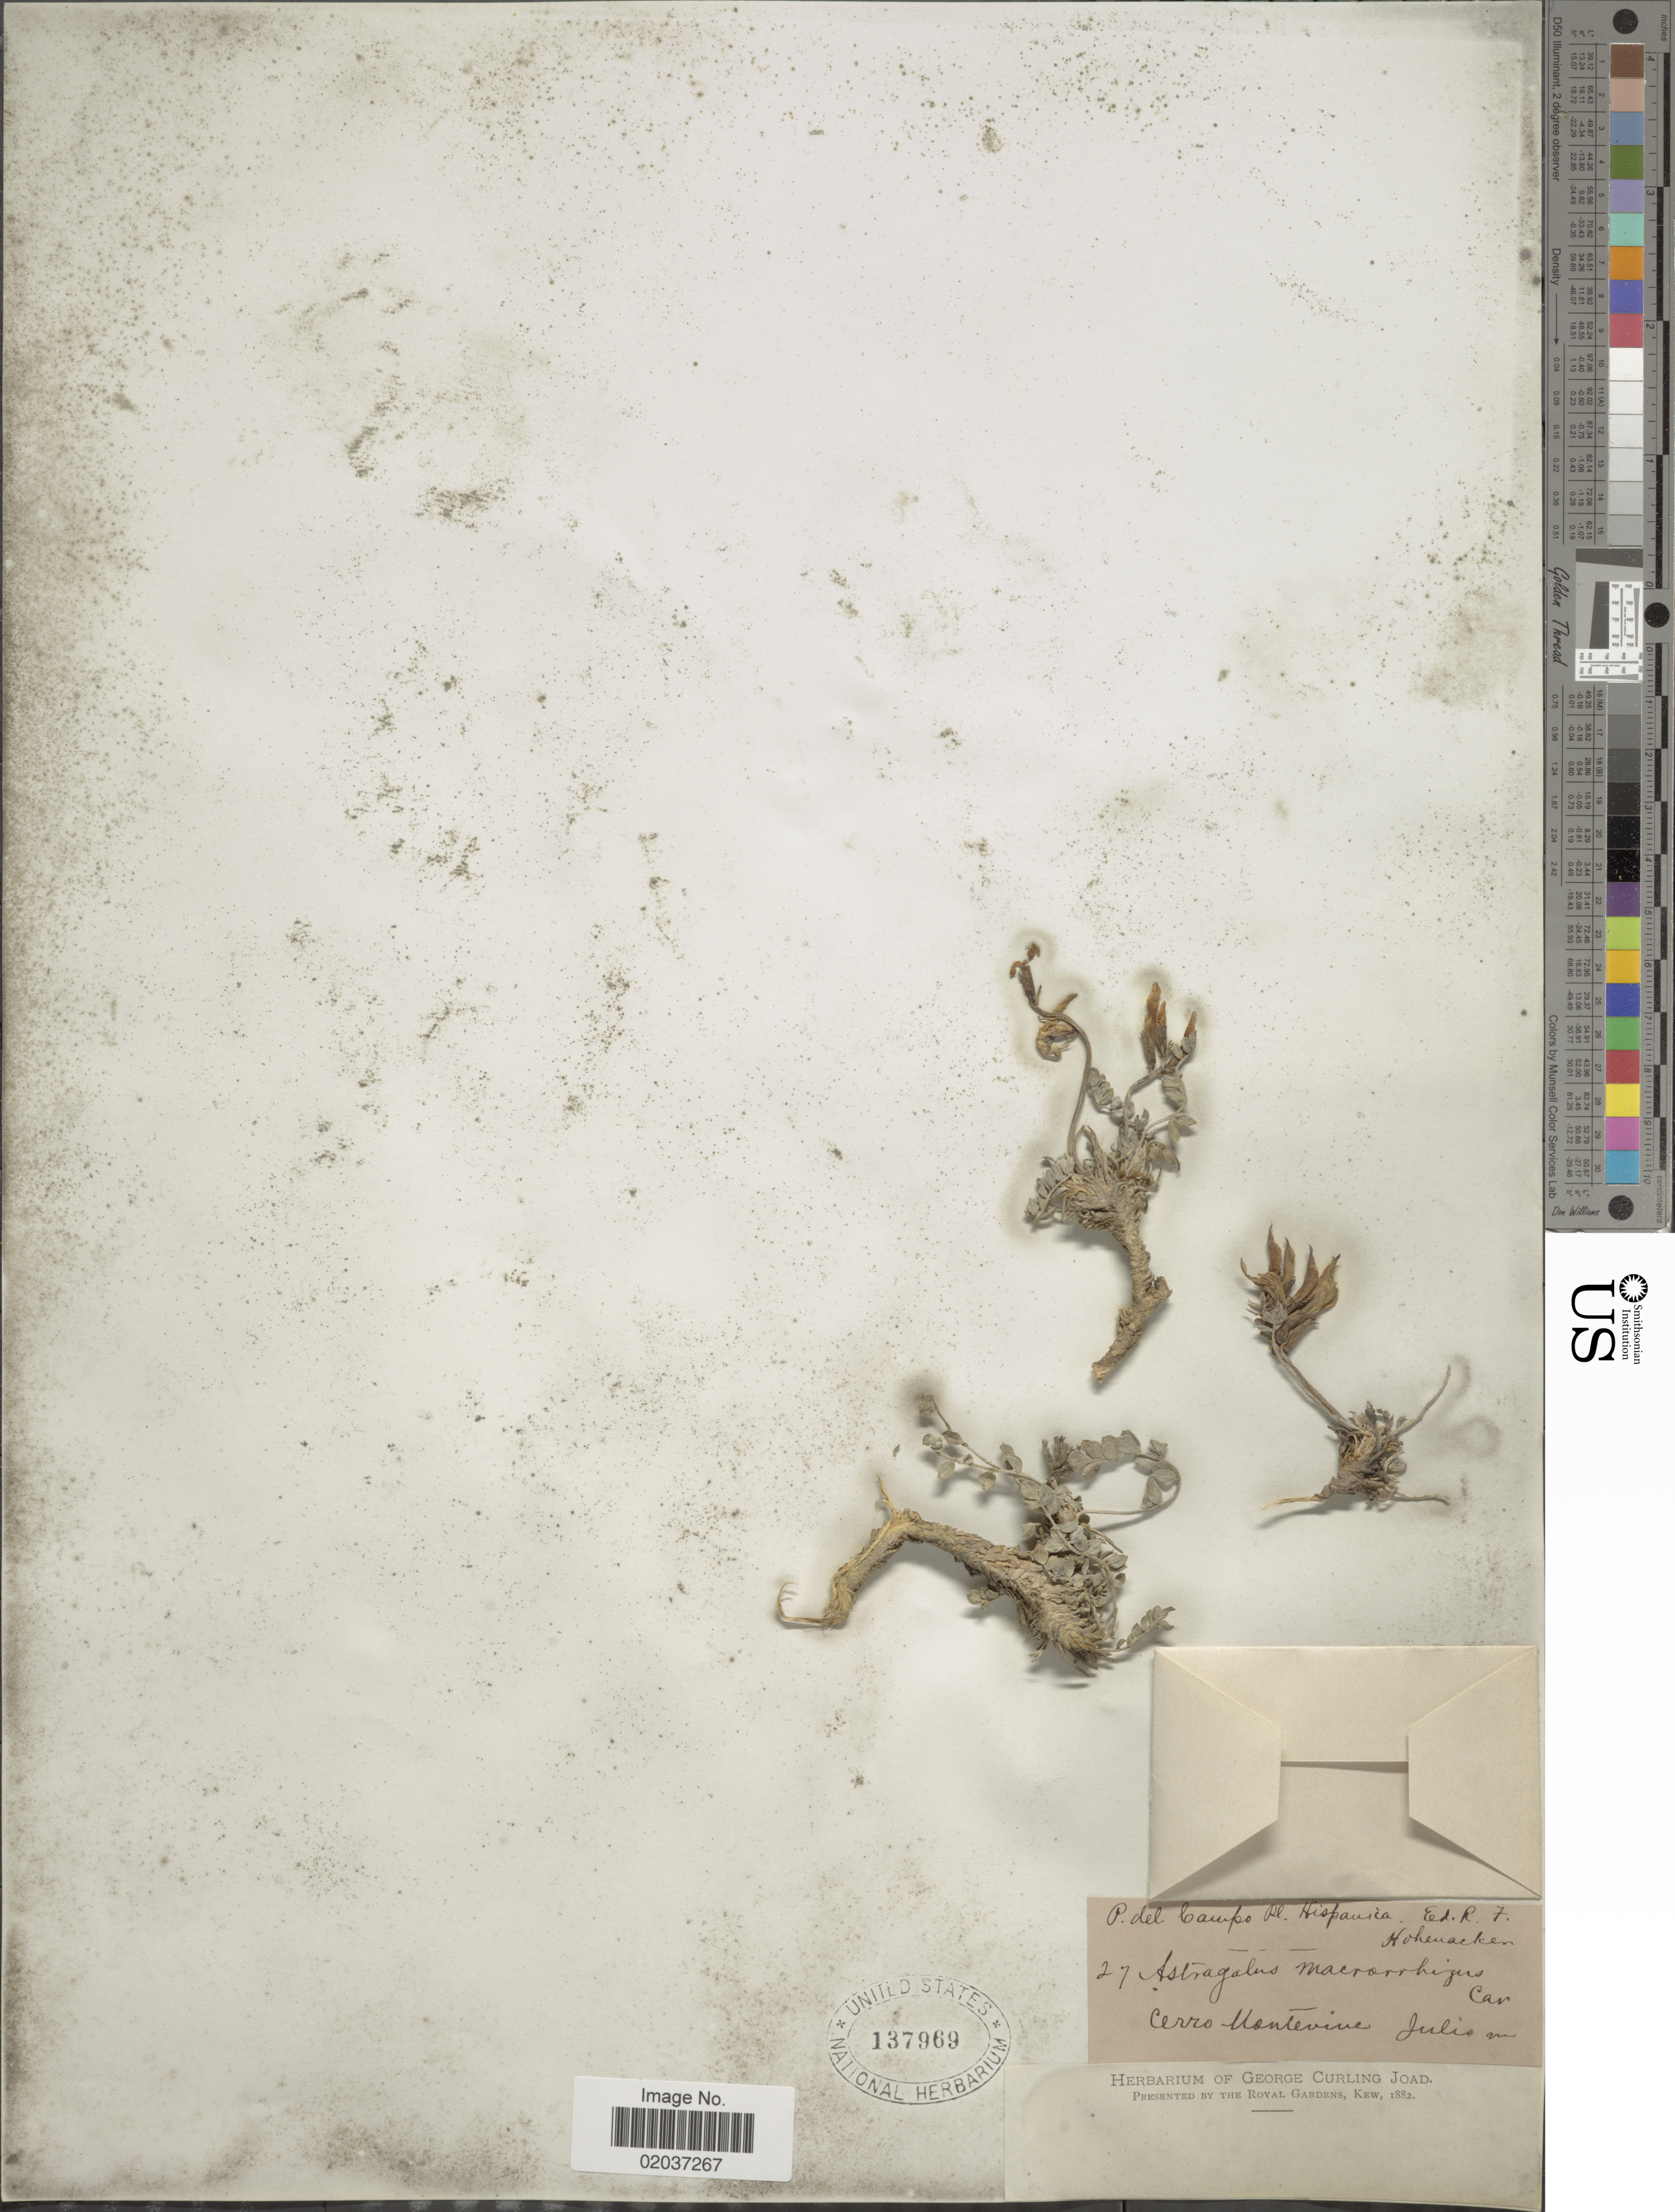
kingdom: Plantae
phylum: Tracheophyta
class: Magnoliopsida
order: Fabales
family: Fabaceae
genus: Astragalus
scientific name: Astragalus macrorrhizus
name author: Cav.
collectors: P. del Campo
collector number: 27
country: Spain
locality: Cerro Montevine, Pl. Hispanica.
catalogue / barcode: US 137969